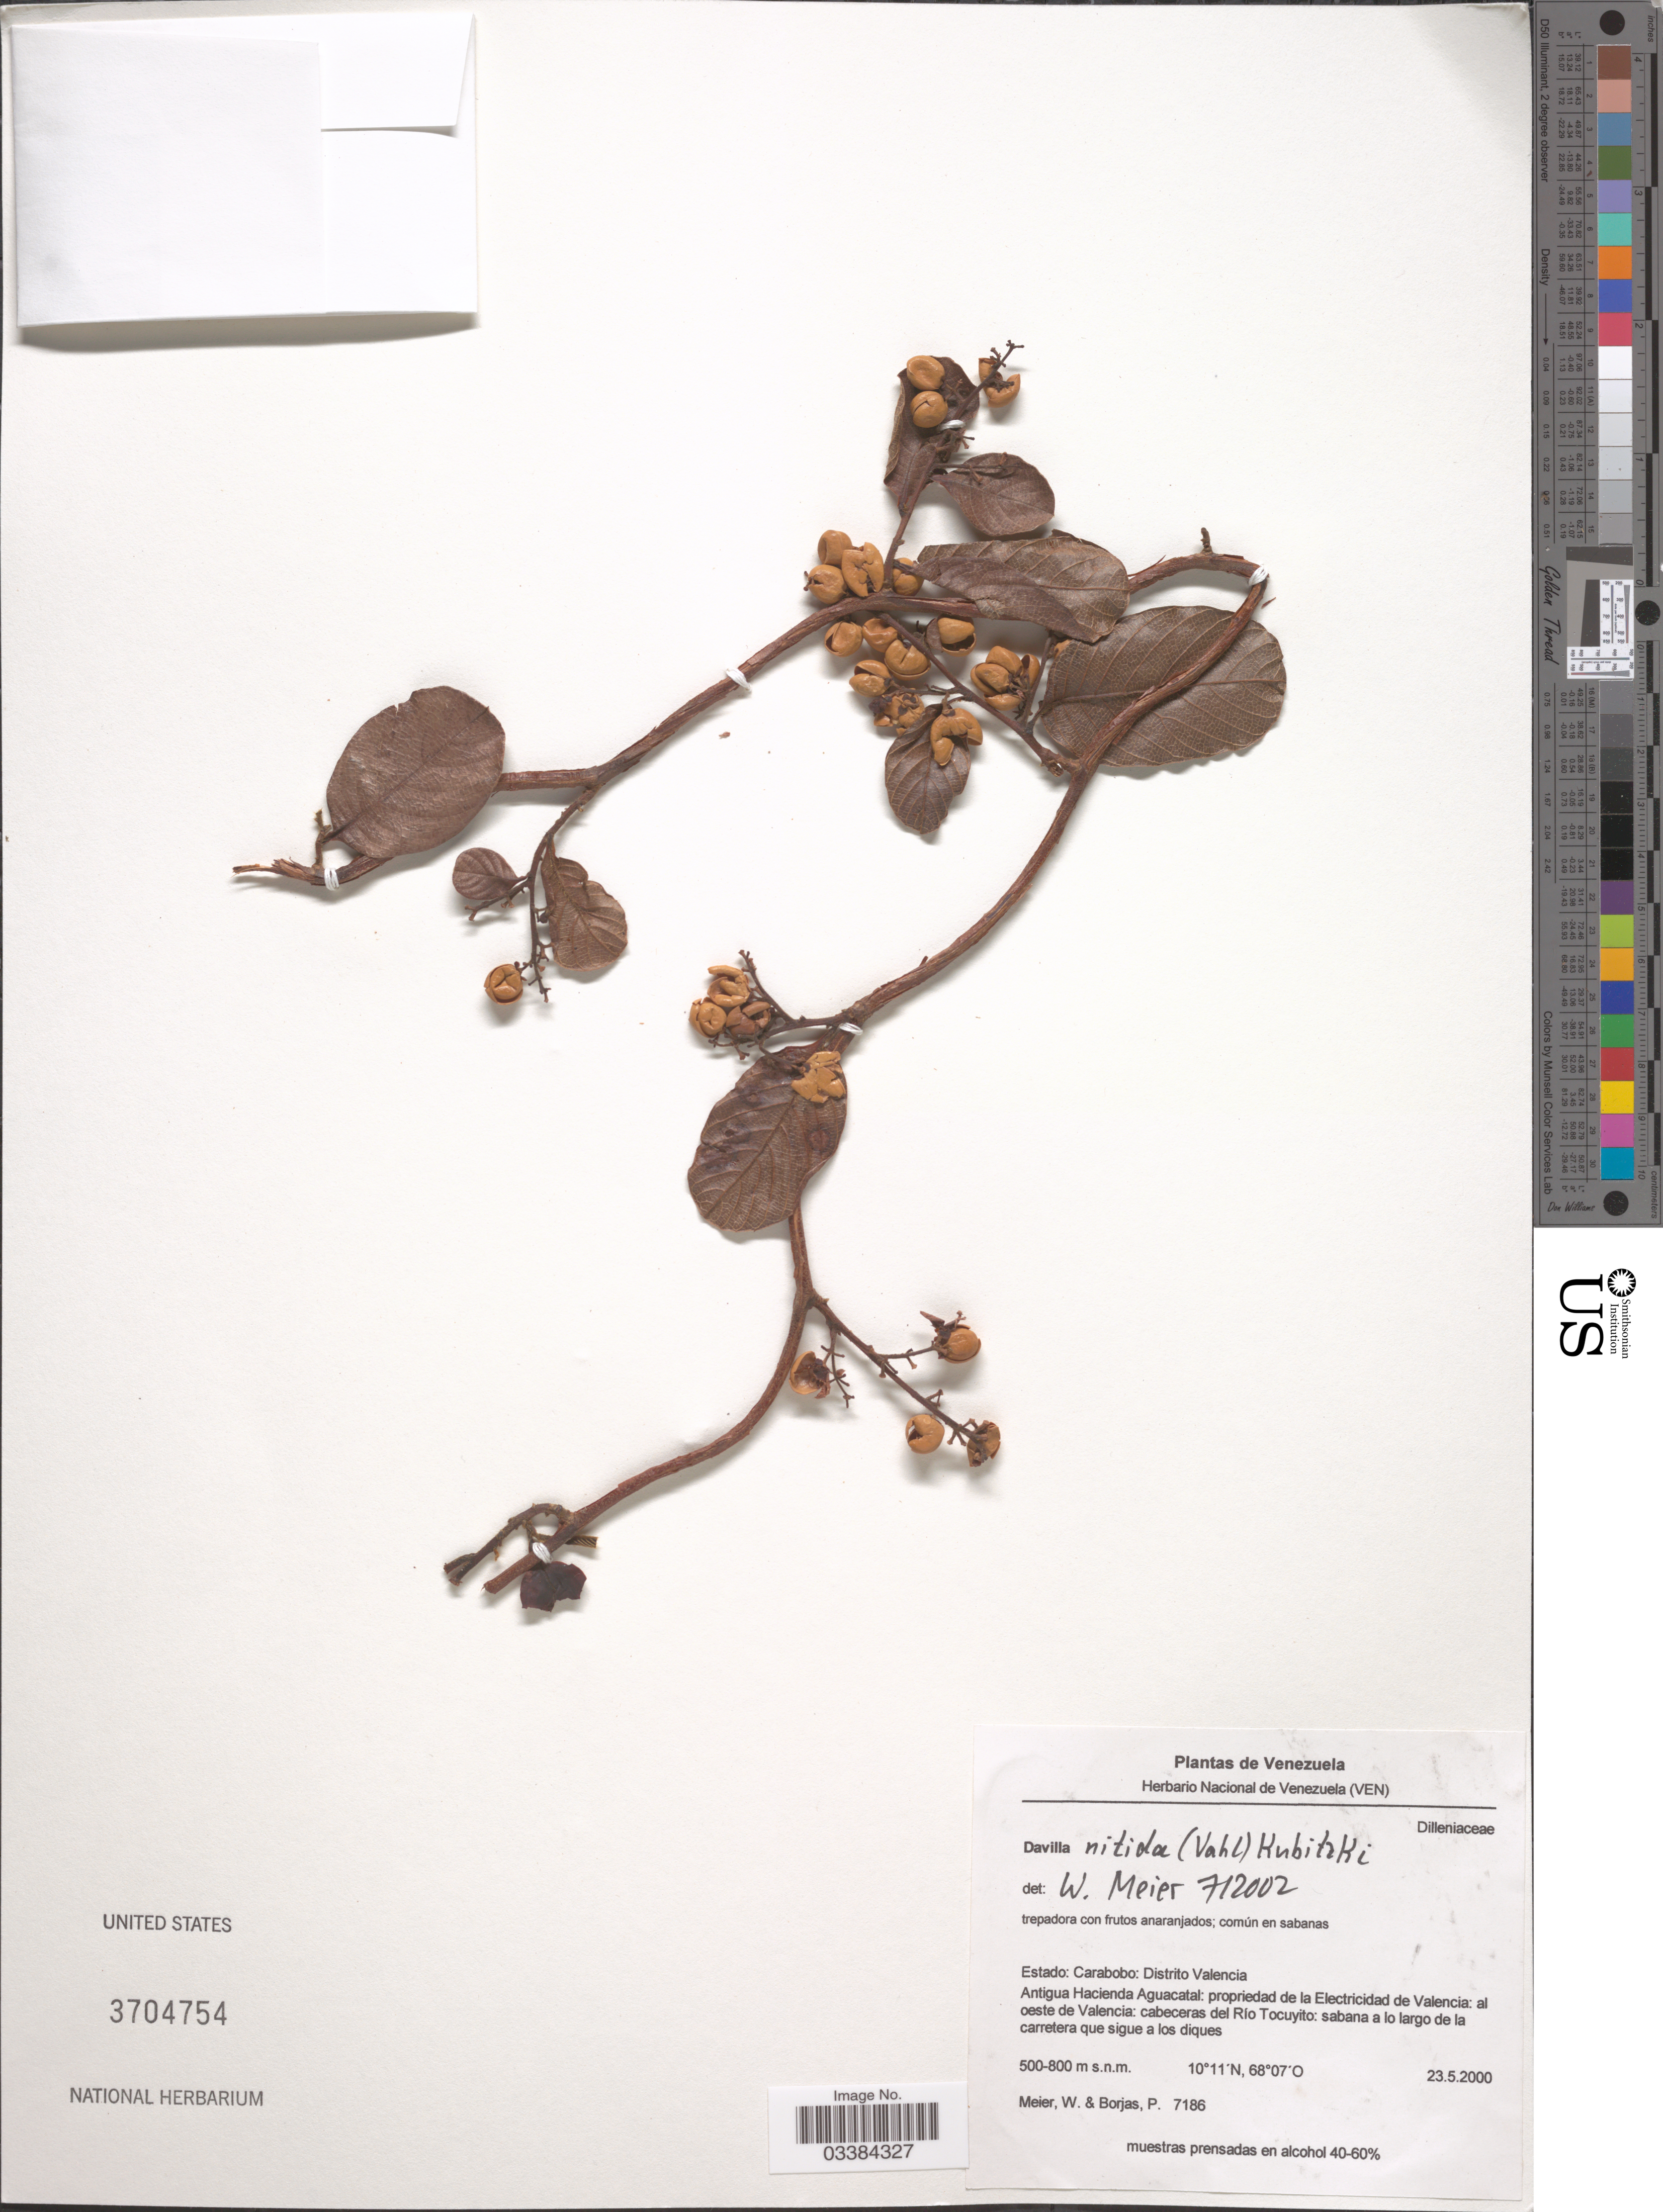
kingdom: Plantae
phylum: Tracheophyta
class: Magnoliopsida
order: Dilleniales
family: Dilleniaceae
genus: Davilla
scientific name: Davilla nitida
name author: (Vahl) Kubitzki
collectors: W. Meier & P. Borjas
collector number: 7186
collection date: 2000-05-23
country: Venezuela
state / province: Carabobo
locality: Distrito Valencia. Antigua Hacienda Aguacatal: propriedad de la Electricidad de Valencia: al oeste de Valencia: cabeceras del Río Tocuyito: sabana a lo largo de la carretera que sigue a los diques.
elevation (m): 500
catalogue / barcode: US 3704754